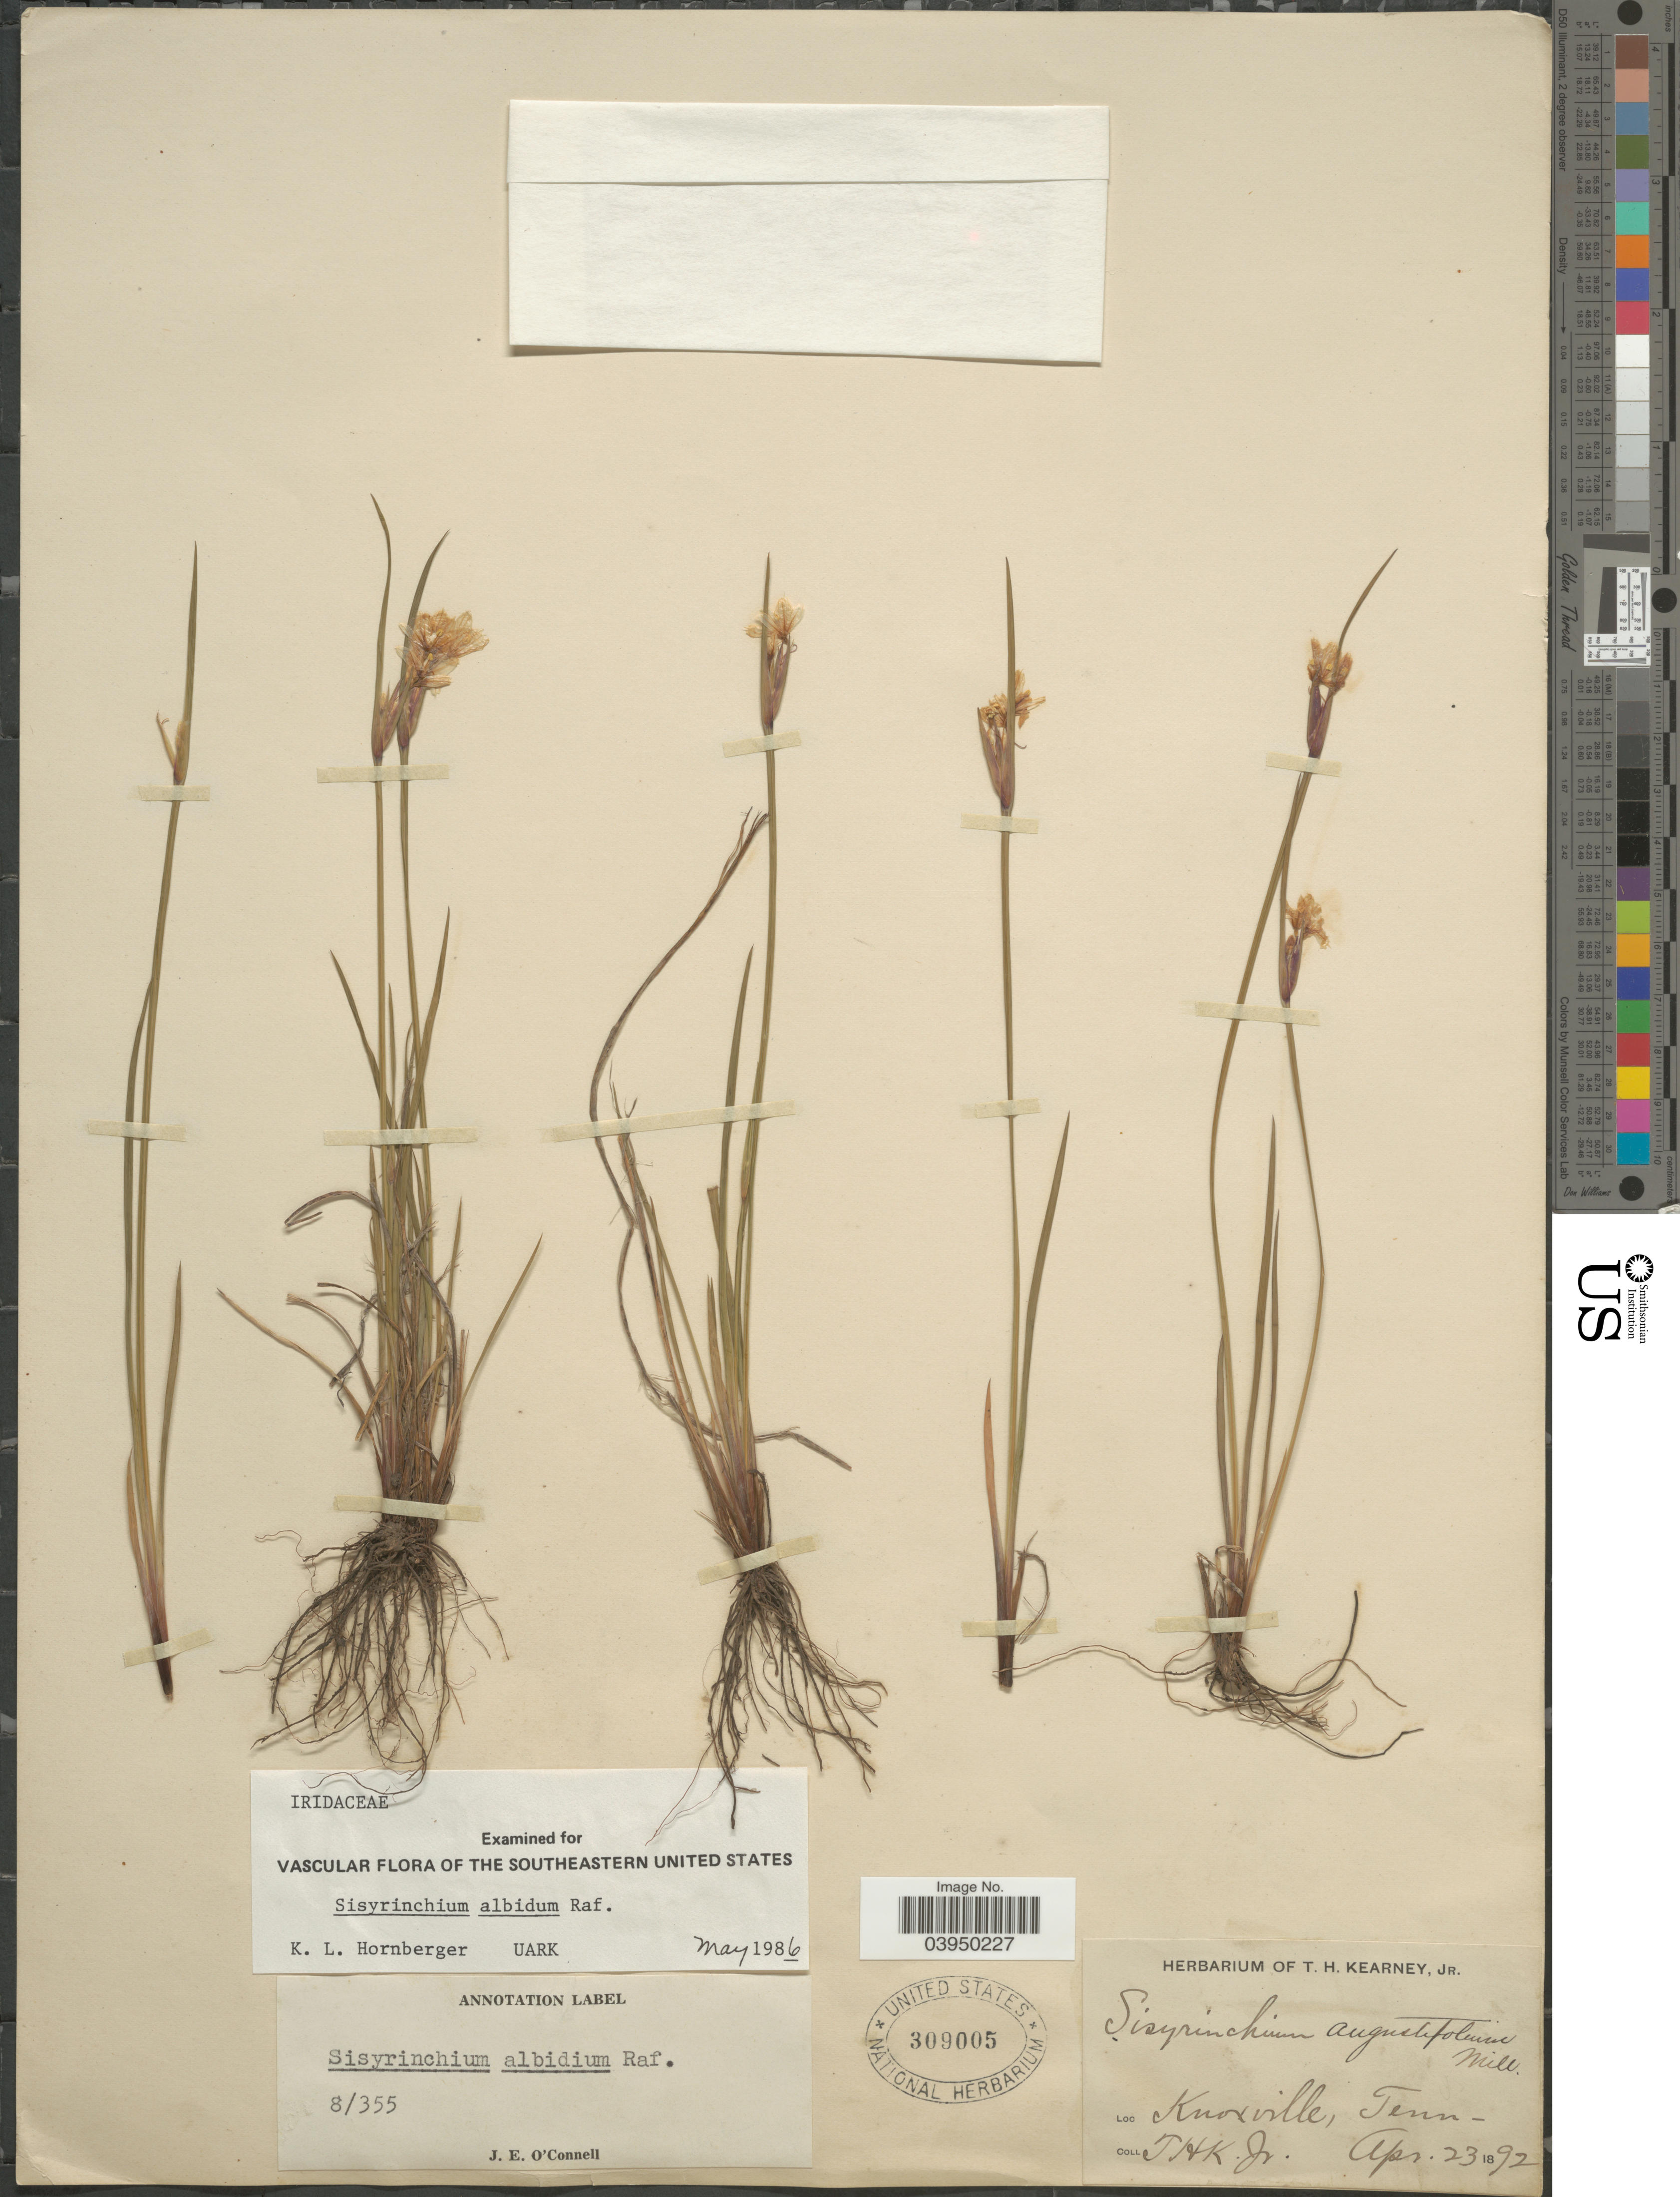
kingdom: Plantae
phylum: Tracheophyta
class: Liliopsida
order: Asparagales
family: Iridaceae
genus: Sisyrinchium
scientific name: Sisyrinchium albidum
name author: Raf.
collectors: T. H. Kearney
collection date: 1892-04-23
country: United States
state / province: Tennessee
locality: Knoxville.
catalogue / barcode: US 309005